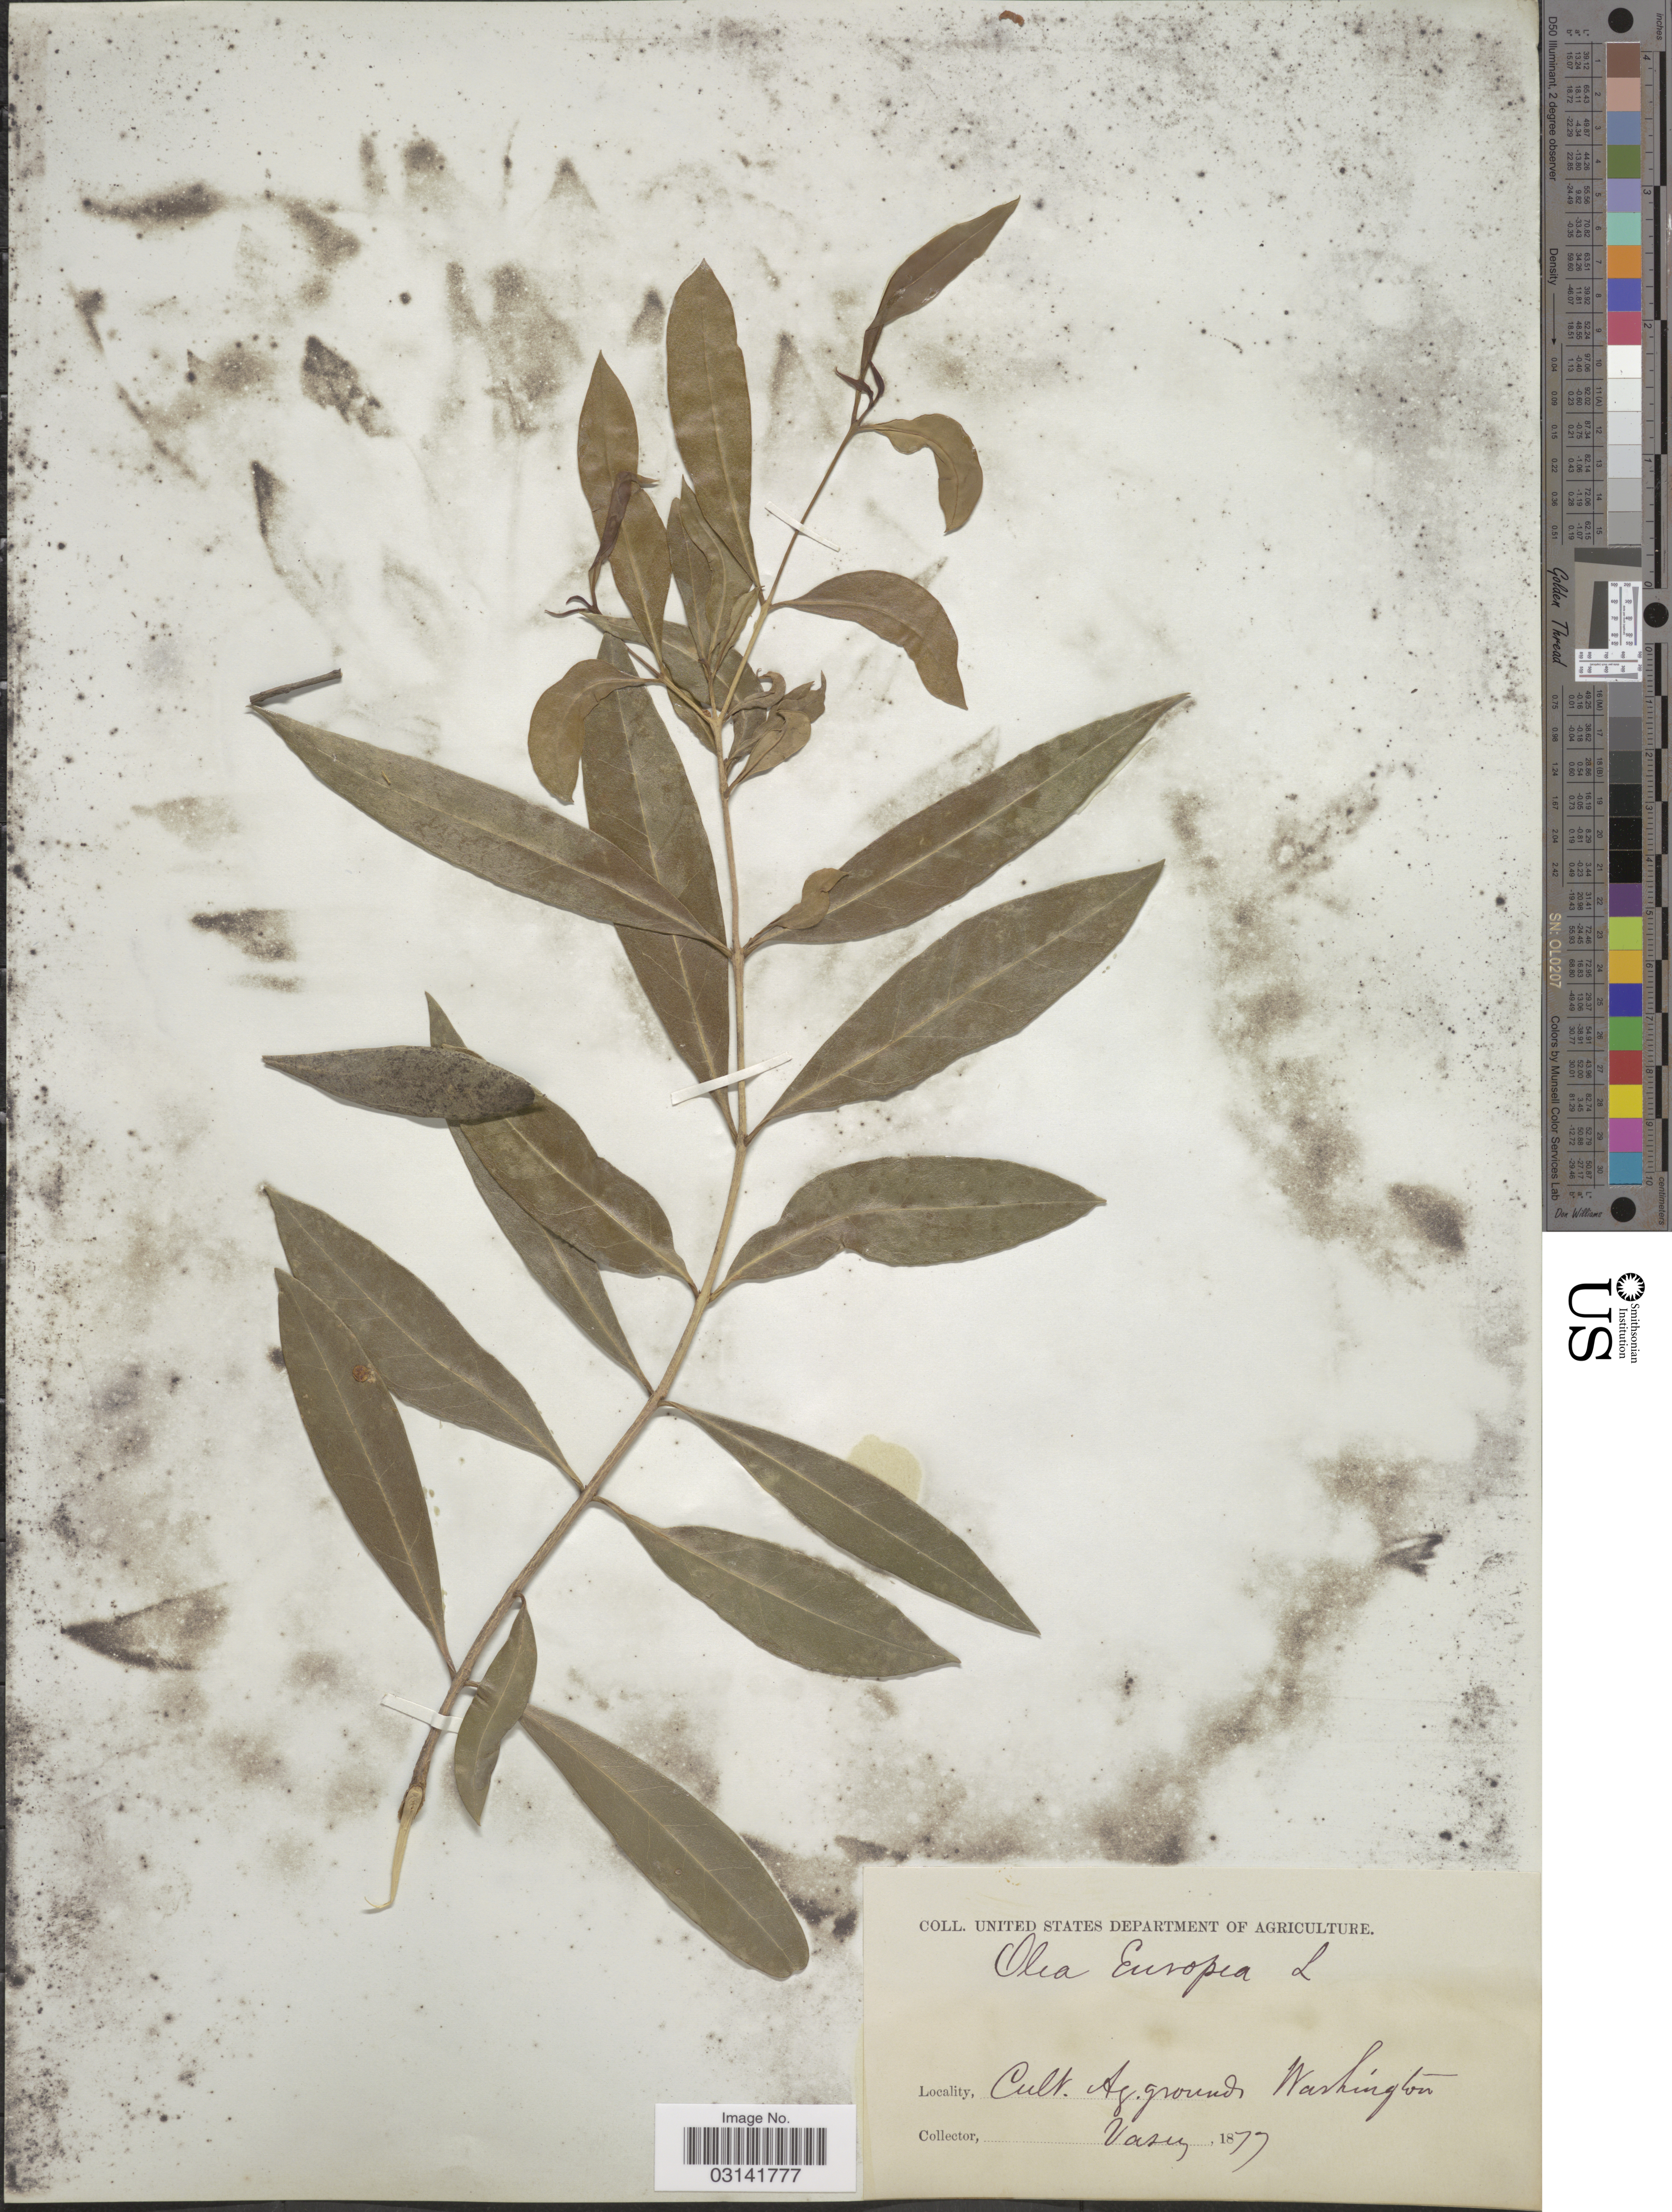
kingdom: Plantae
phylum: Tracheophyta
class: Magnoliopsida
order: Lamiales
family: Oleaceae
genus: Olea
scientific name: Olea europaea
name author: L.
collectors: Vasey, --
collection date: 1877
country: United States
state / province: Washington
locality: Ag. grounds.